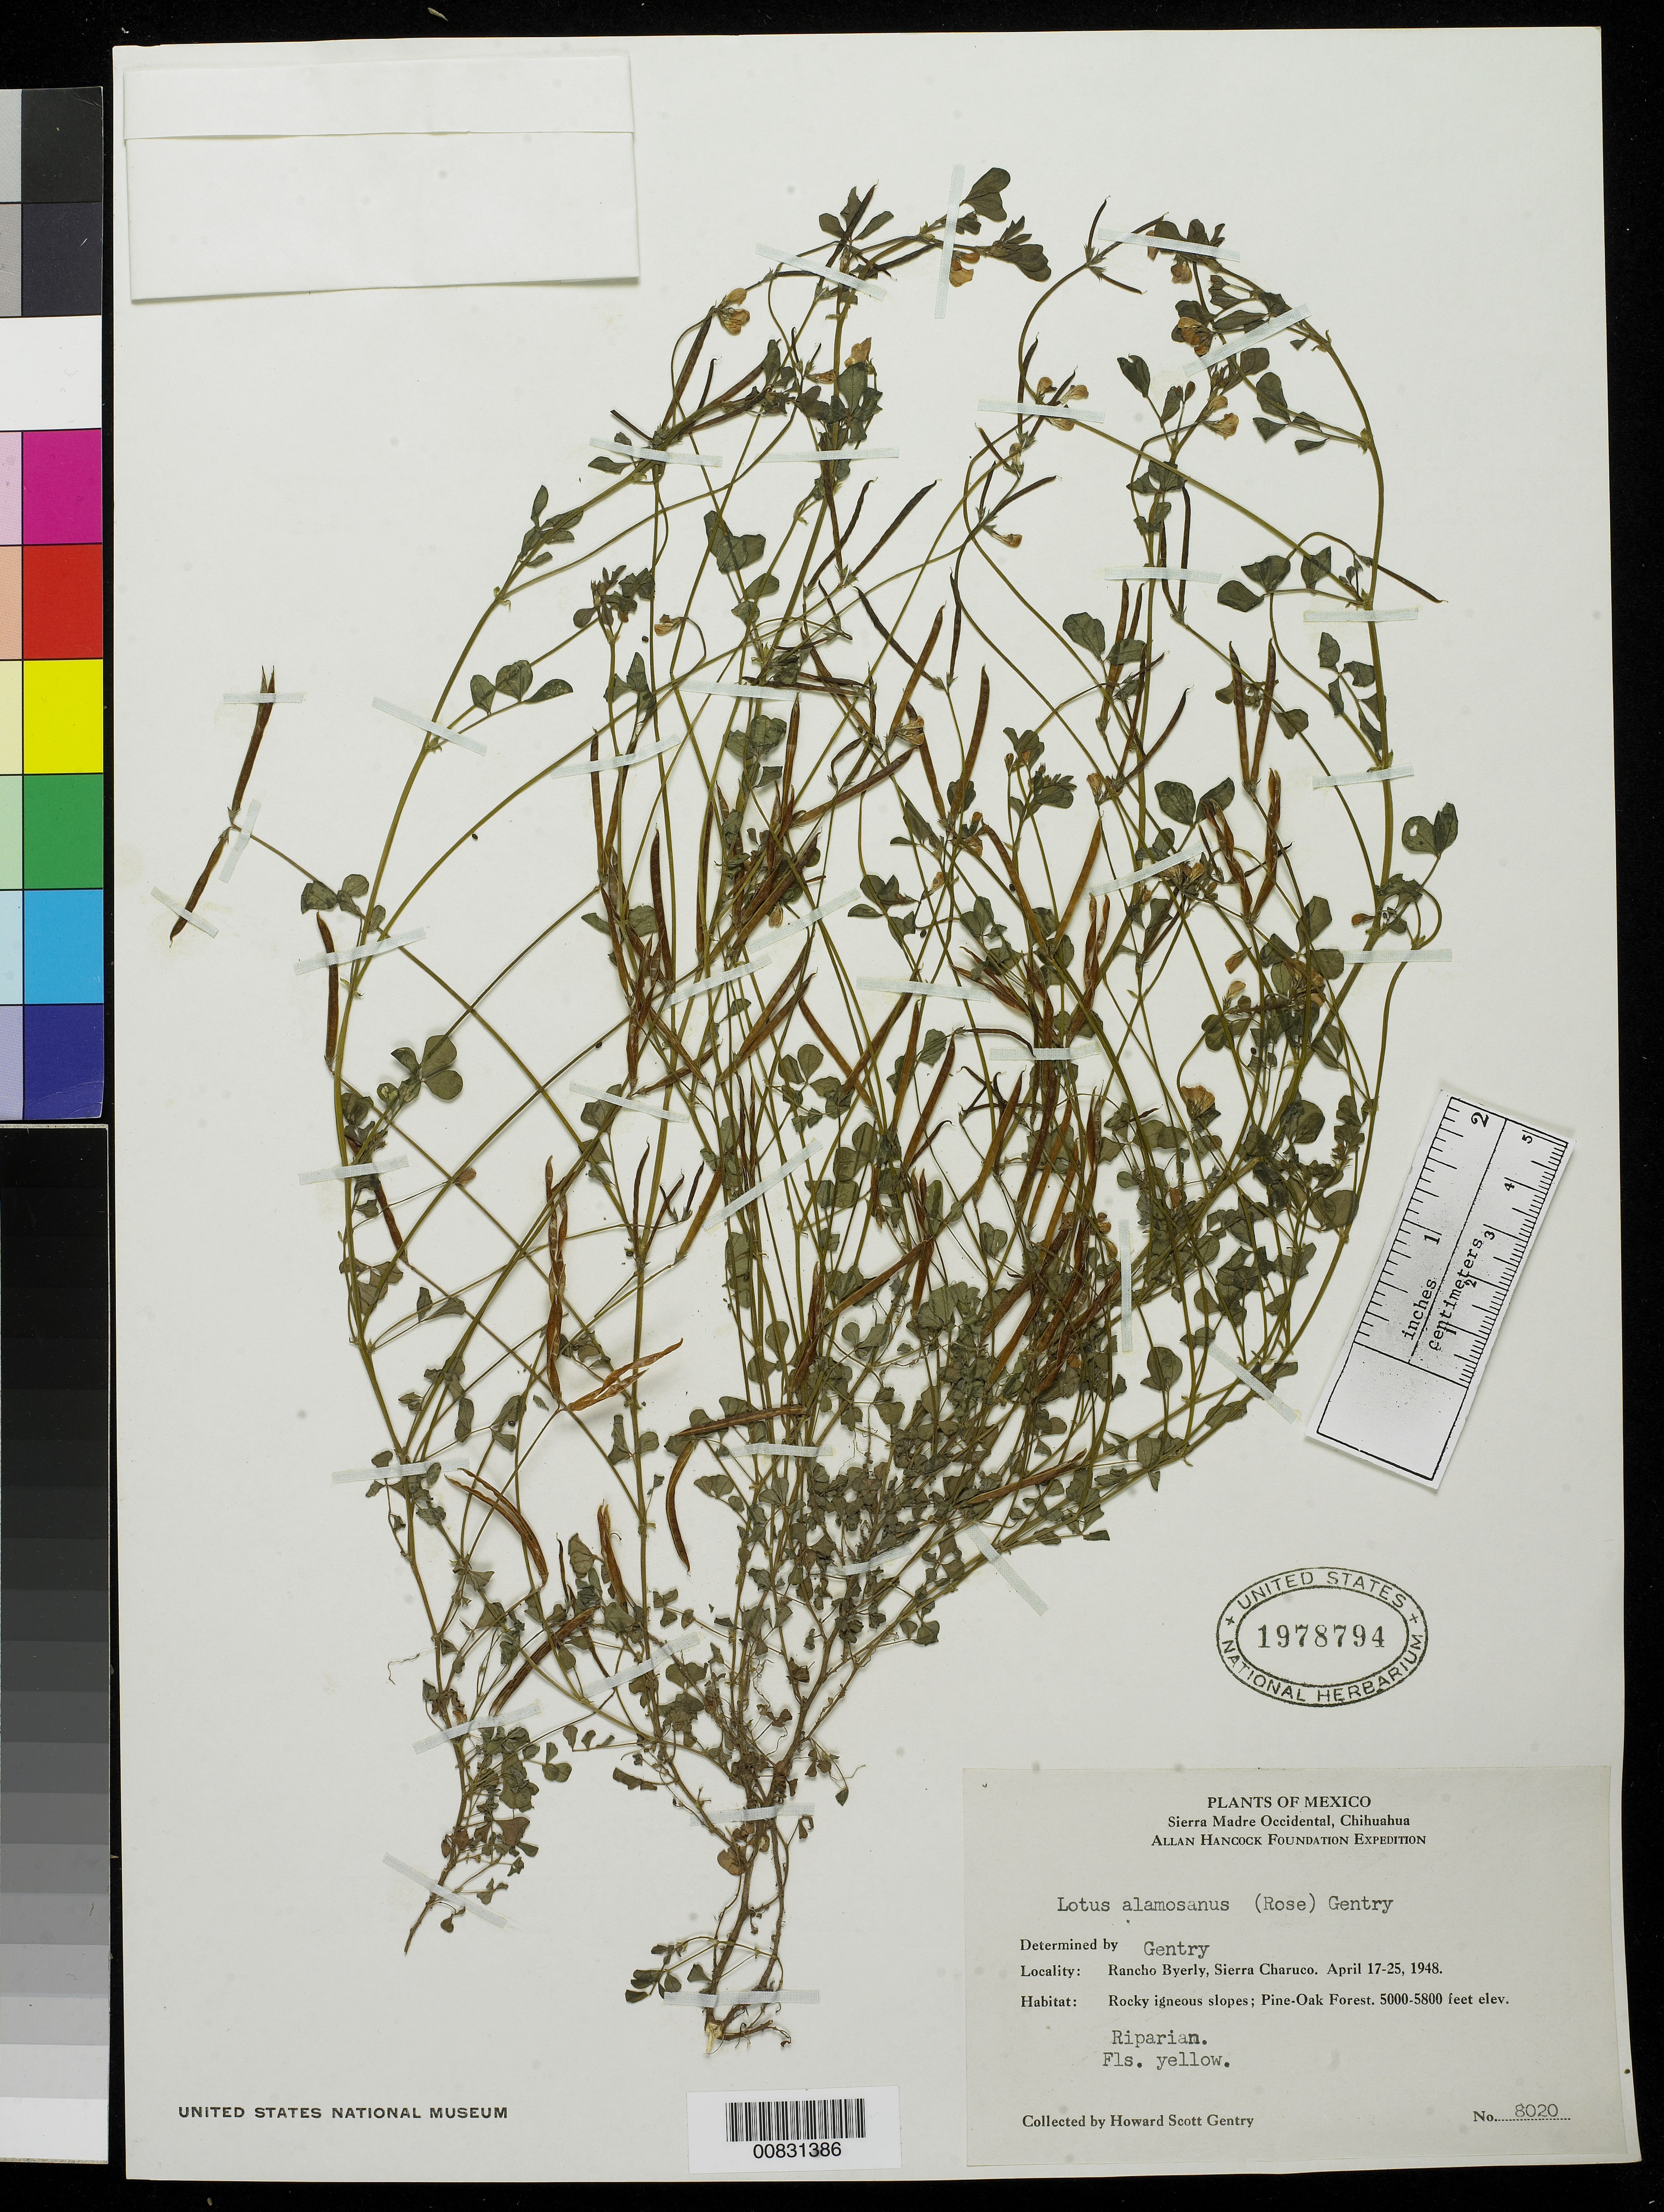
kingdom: Plantae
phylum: Tracheophyta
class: Magnoliopsida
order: Fabales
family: Fabaceae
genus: Hosackia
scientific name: Hosackia alamosana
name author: Rose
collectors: H. S. Gentry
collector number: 8020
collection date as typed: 17 Apr 1948 to 25 Apr 1948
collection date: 1948-04-17/1948-04-25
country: Mexico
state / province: Chihuahua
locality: Rancho Byerly, Sierra Charuco.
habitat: Rocky igneous slopes; Pine-Oak Forest.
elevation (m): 1524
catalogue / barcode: US 1978794